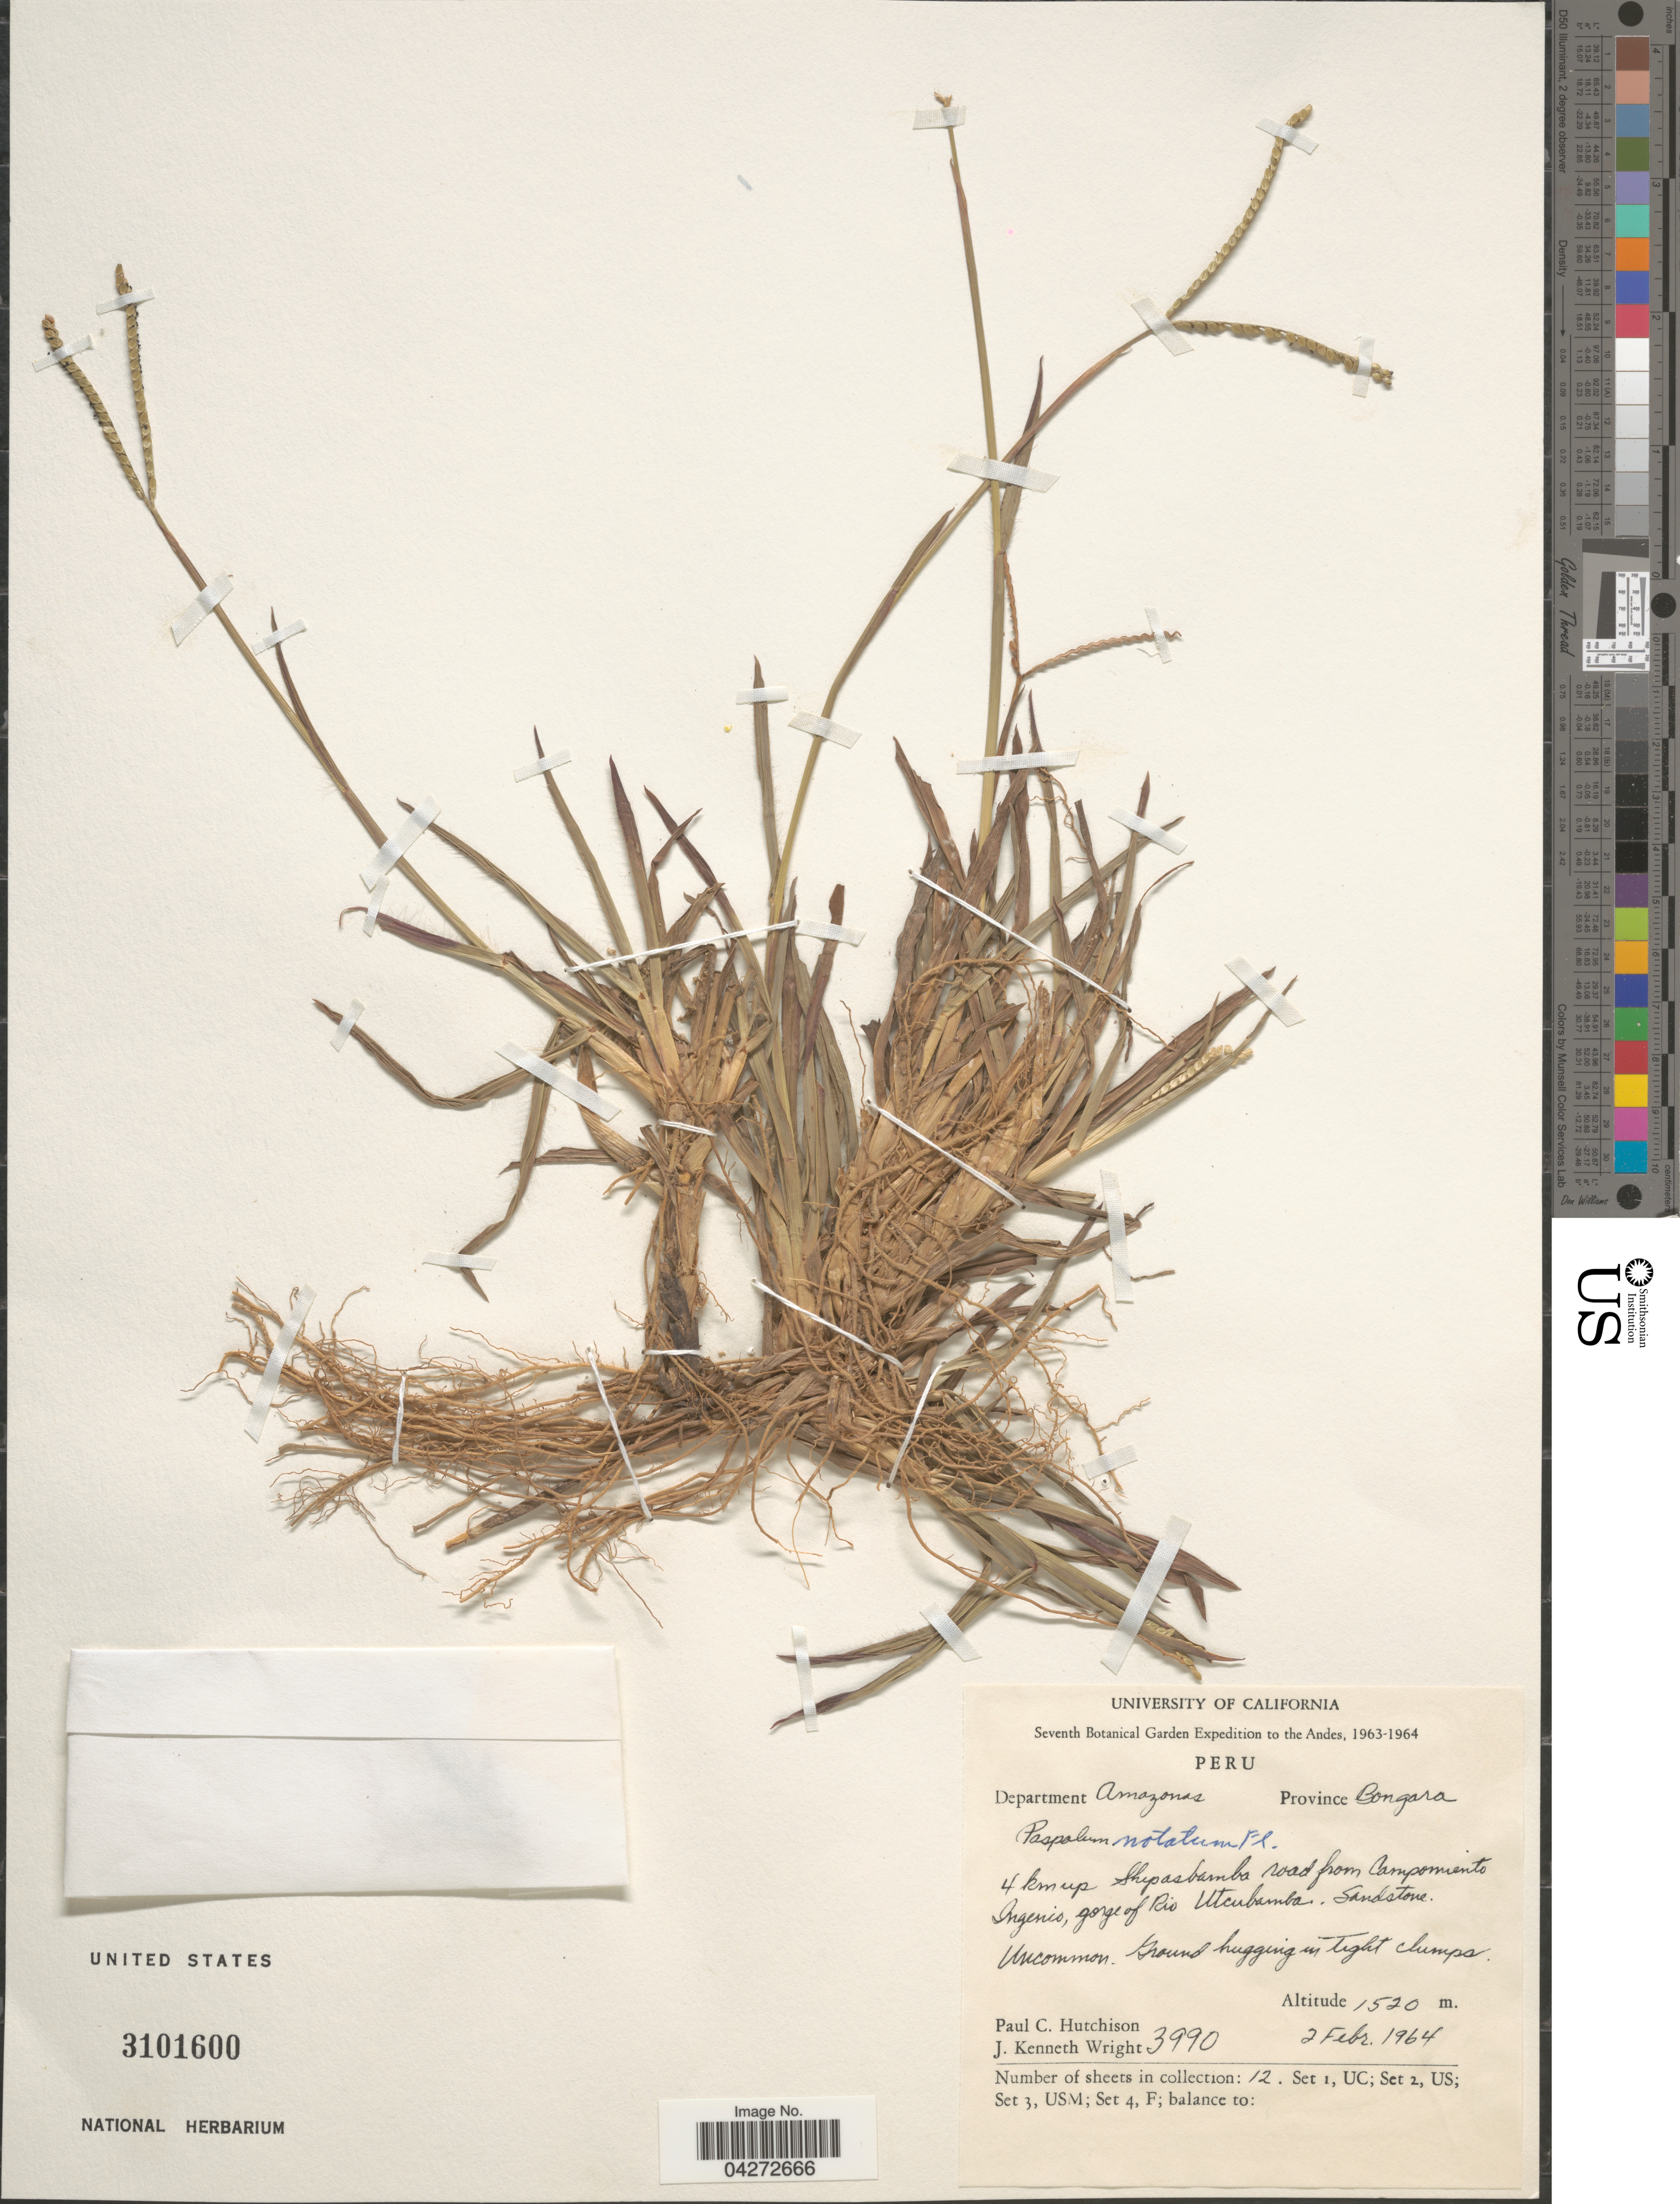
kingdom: Plantae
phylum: Tracheophyta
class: Liliopsida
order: Poales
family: Poaceae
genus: Paspalum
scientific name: Paspalum notatum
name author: Flüggé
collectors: P. C. Hutchison & J. K. Wright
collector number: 3990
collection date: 1964-02-02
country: Peru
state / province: Amazonas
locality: Seventh Botanical Garden Expedition to the Andes, 1963-1964. Department Amazonas. Province Bongara. 4 km up Shipasbamba road from Campomiento Ingenio, gorge of Rio Utcubamba.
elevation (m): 1520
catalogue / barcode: US 3101600